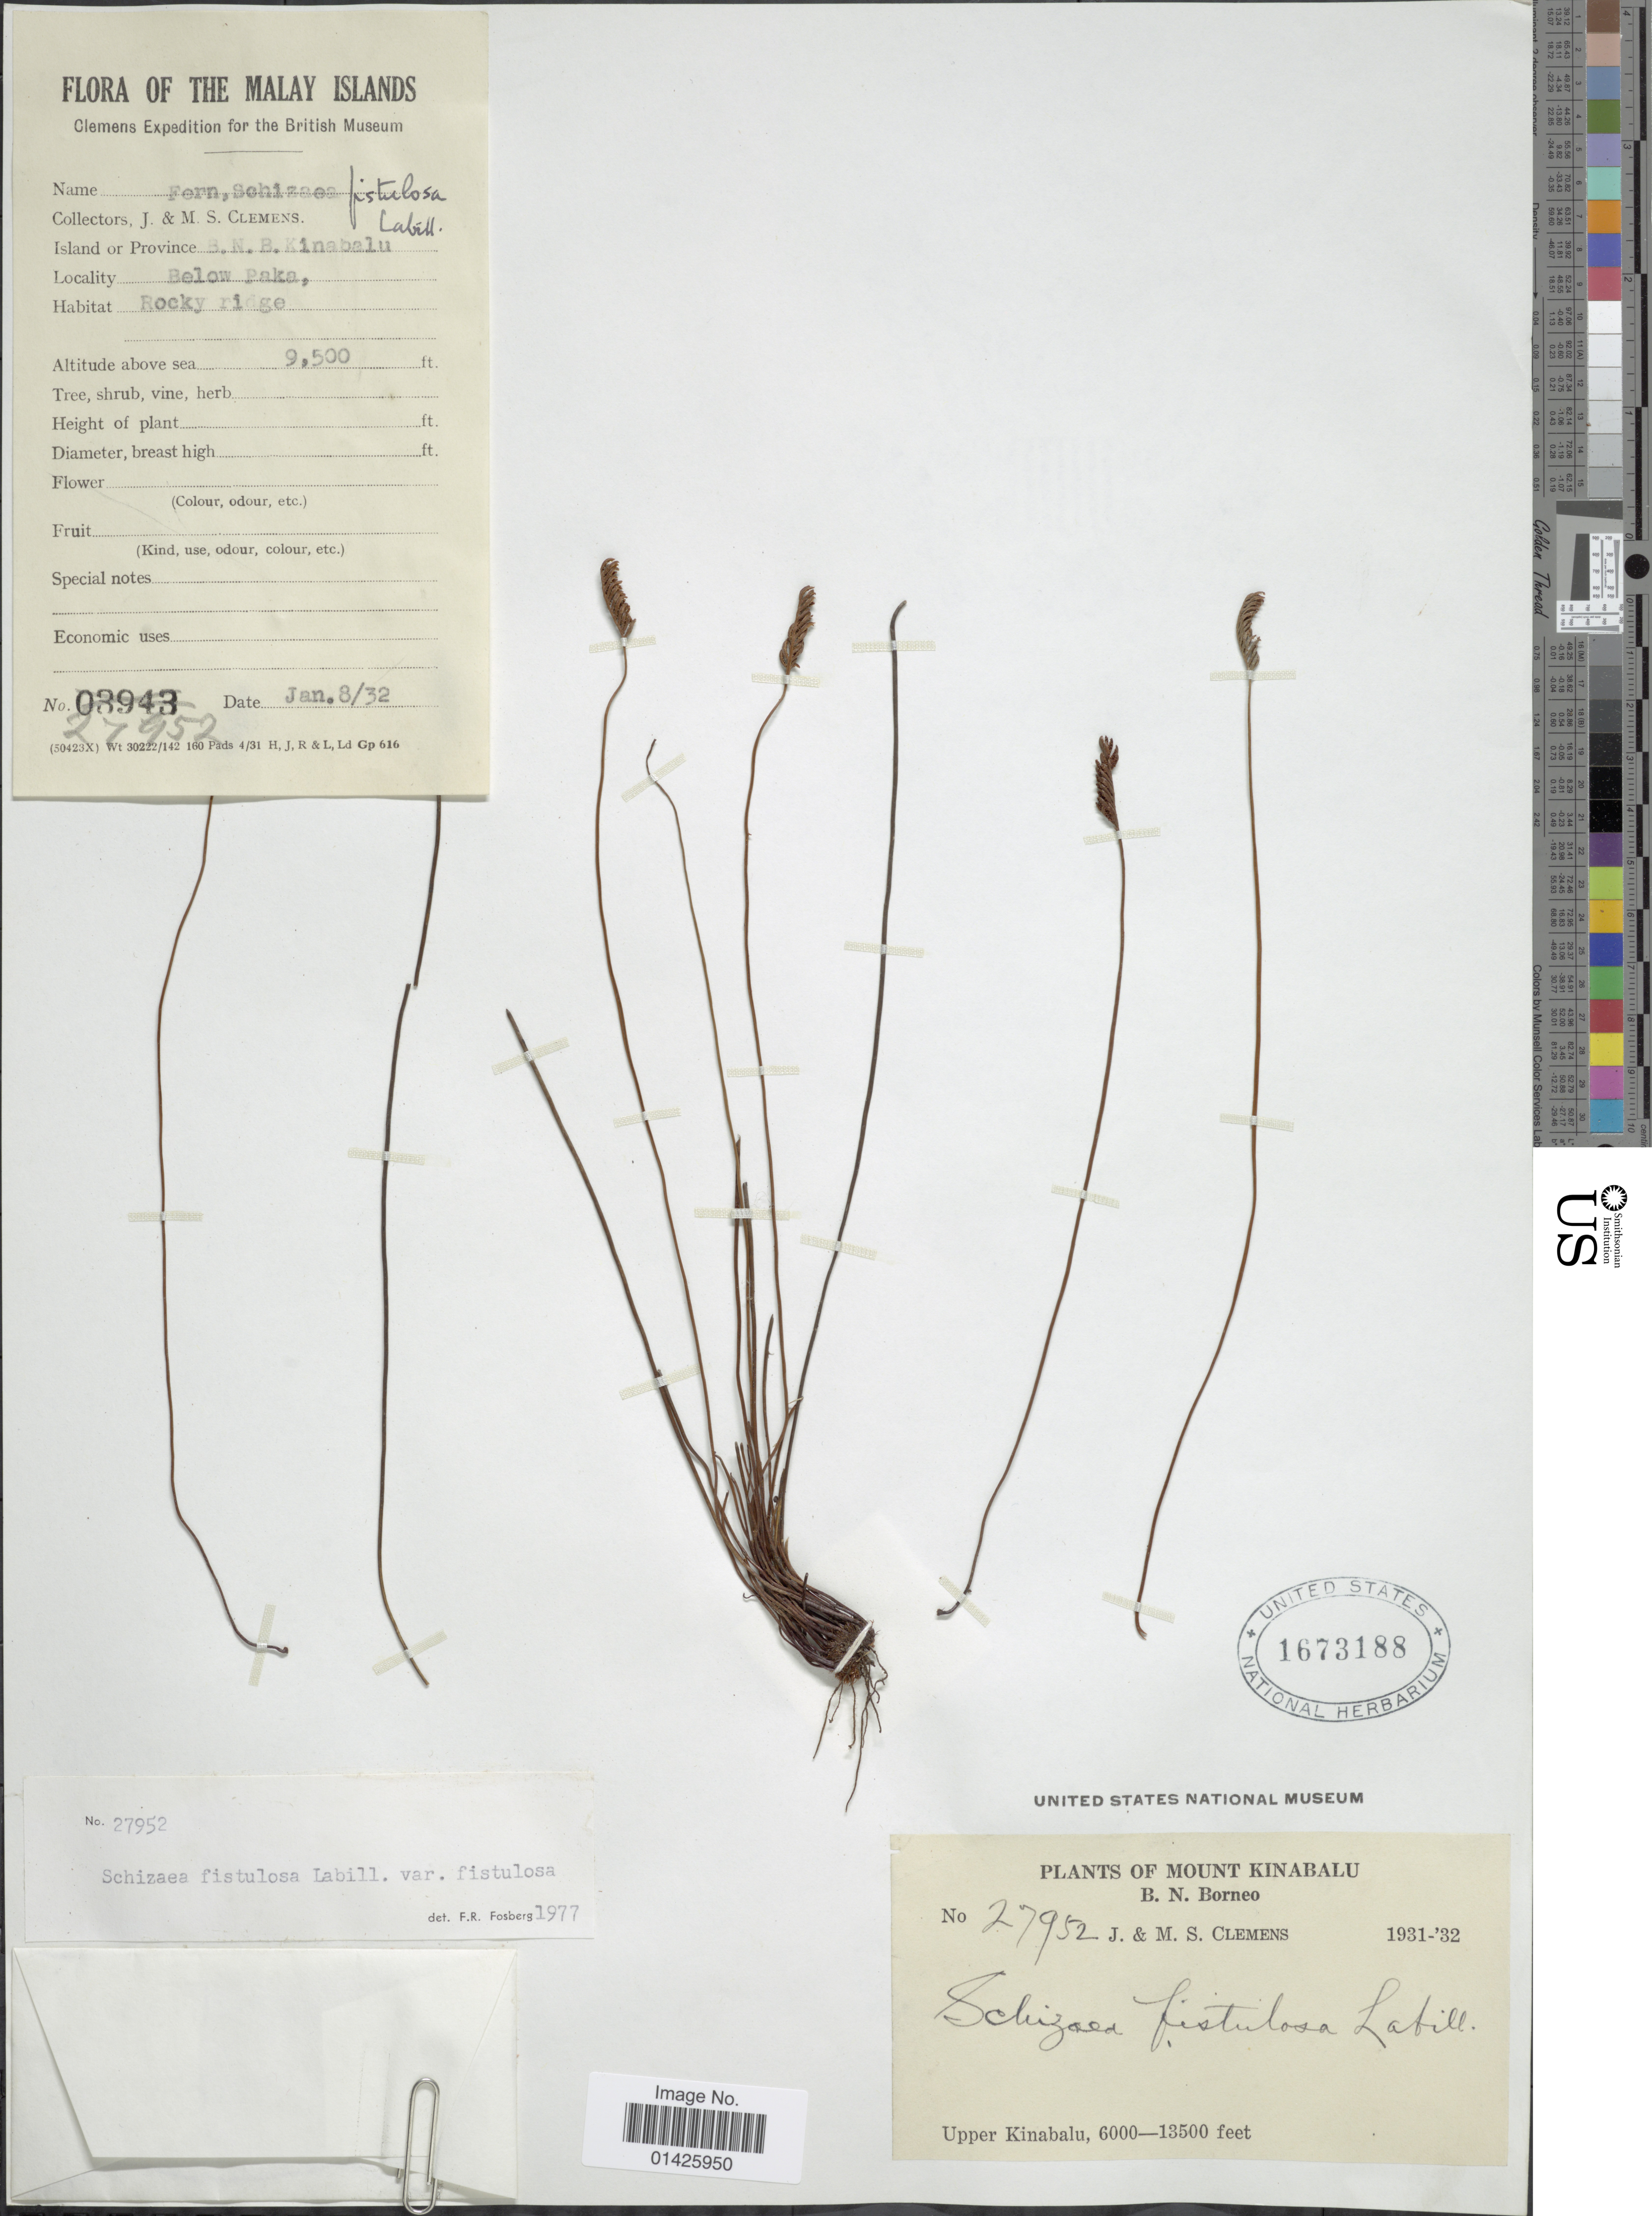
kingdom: Plantae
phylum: Tracheophyta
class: Polypodiopsida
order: Schizaeales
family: Schizaeaceae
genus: Schizaea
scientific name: Schizaea fistulosa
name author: Labill.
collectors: J. Clemens & M. S. Clemens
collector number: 27952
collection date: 1932-01-08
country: Malaysia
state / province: Sabah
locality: British North Borneo, Mount Kinabalu, Upper Kinabalu, Below Paka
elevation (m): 1829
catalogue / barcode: US 1673188